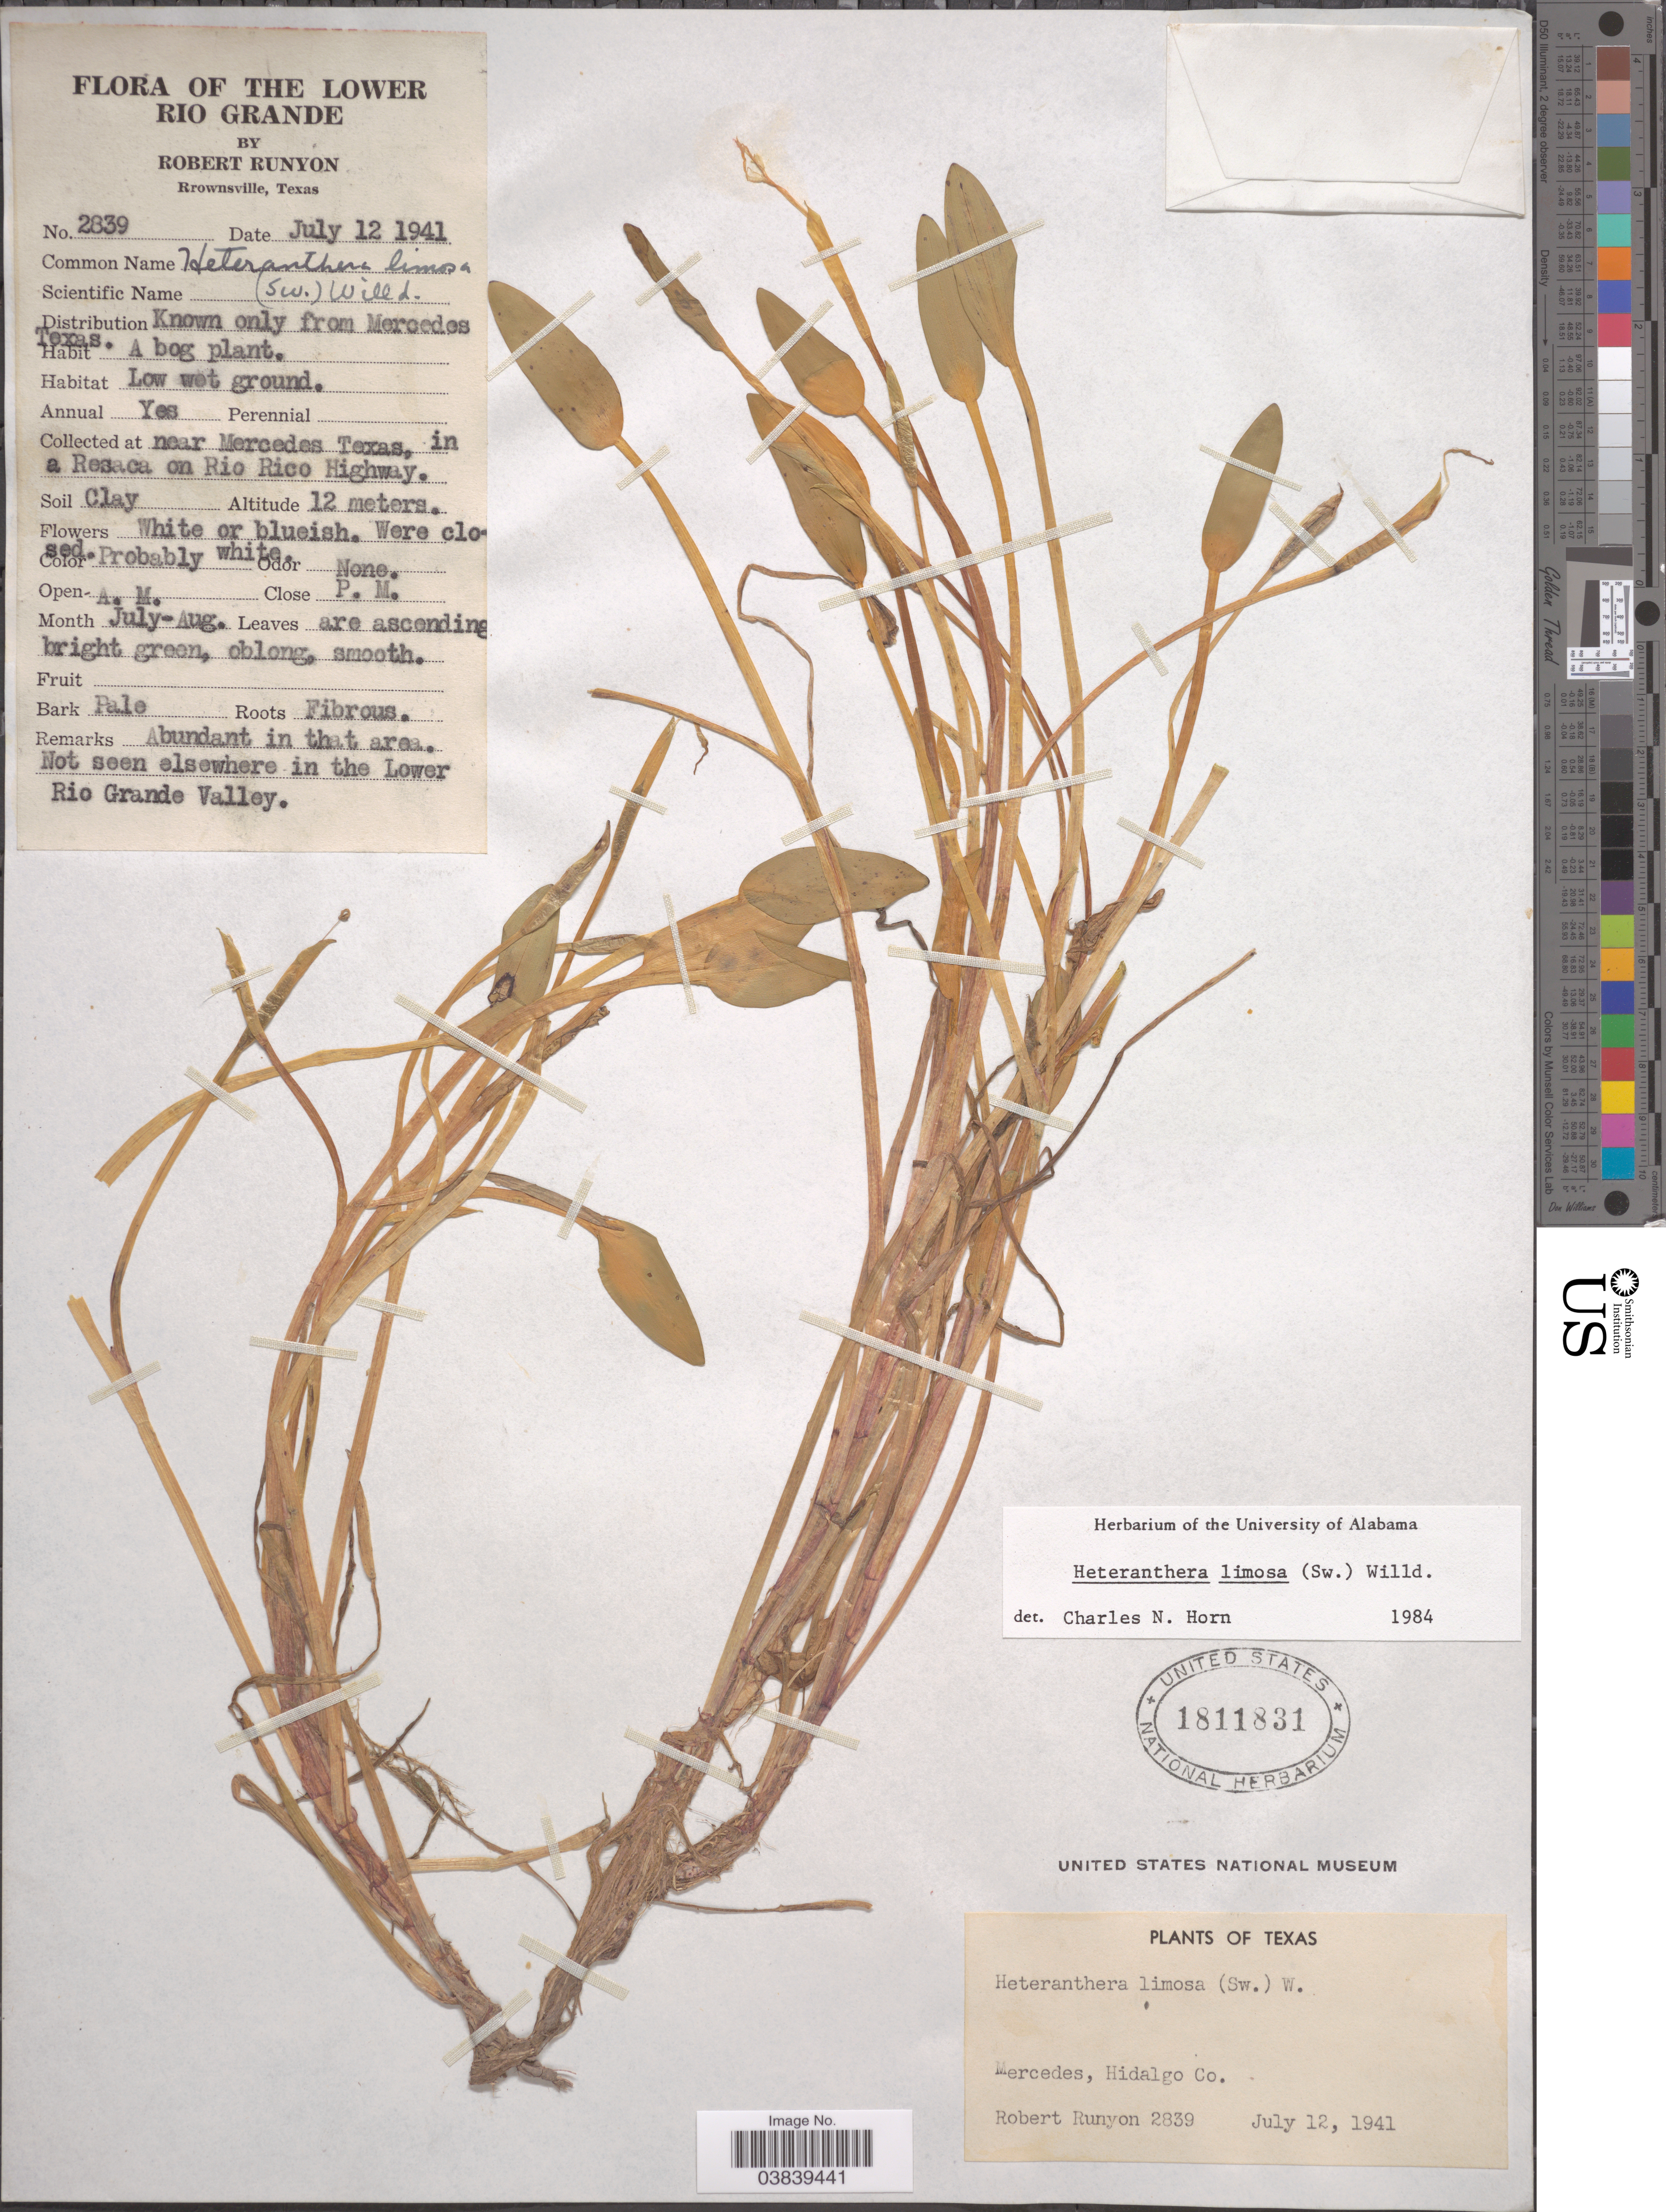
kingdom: Plantae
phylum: Tracheophyta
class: Liliopsida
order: Commelinales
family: Pontederiaceae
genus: Heteranthera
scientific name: Heteranthera limosa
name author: (Sw.) Willd.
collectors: R. Runyon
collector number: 2839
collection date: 1941-07-12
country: United States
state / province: Texas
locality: The Lower Rio Grande. Mercedes, Hidalgo Co. In a Resaca on Rio Rico Highway.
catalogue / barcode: US 1811831